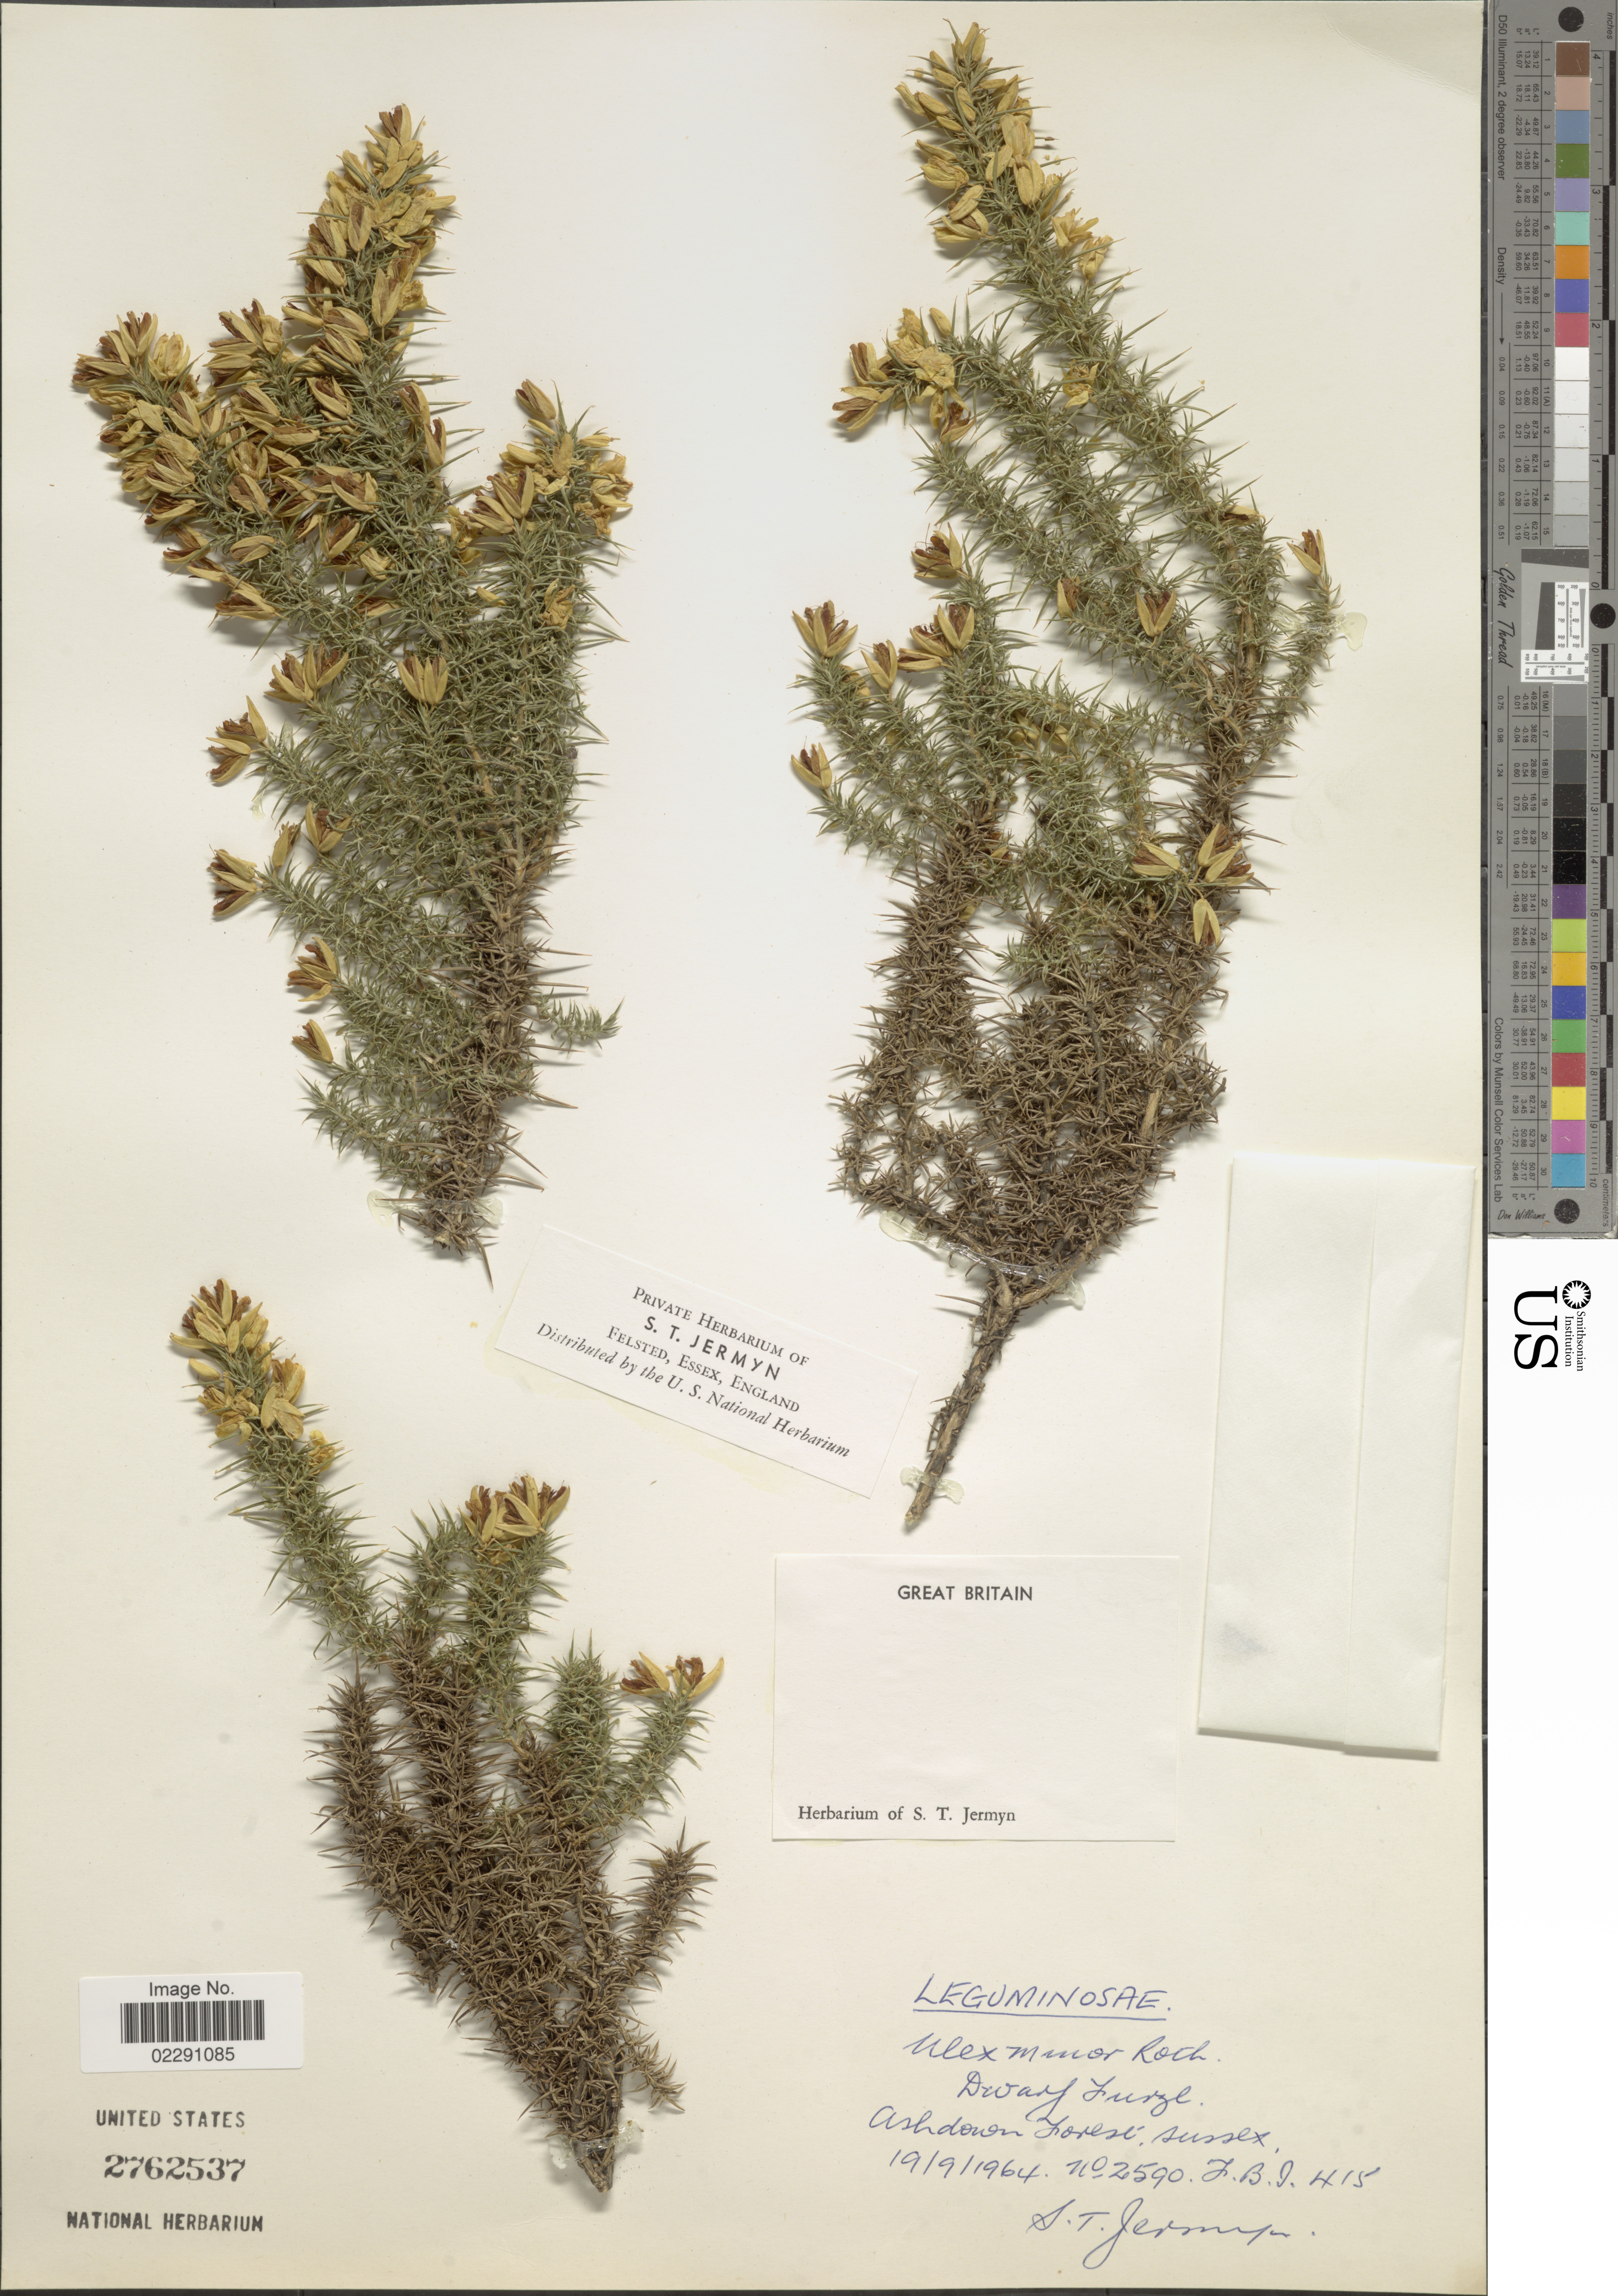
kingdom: Plantae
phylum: Tracheophyta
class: Magnoliopsida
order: Fabales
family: Fabaceae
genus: Ulex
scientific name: Ulex minor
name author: Roth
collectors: S. Jermyn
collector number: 2590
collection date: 1964-09-19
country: United Kingdom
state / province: England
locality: Great Britain, Ashdown Forest, Sussex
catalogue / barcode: US 2762537